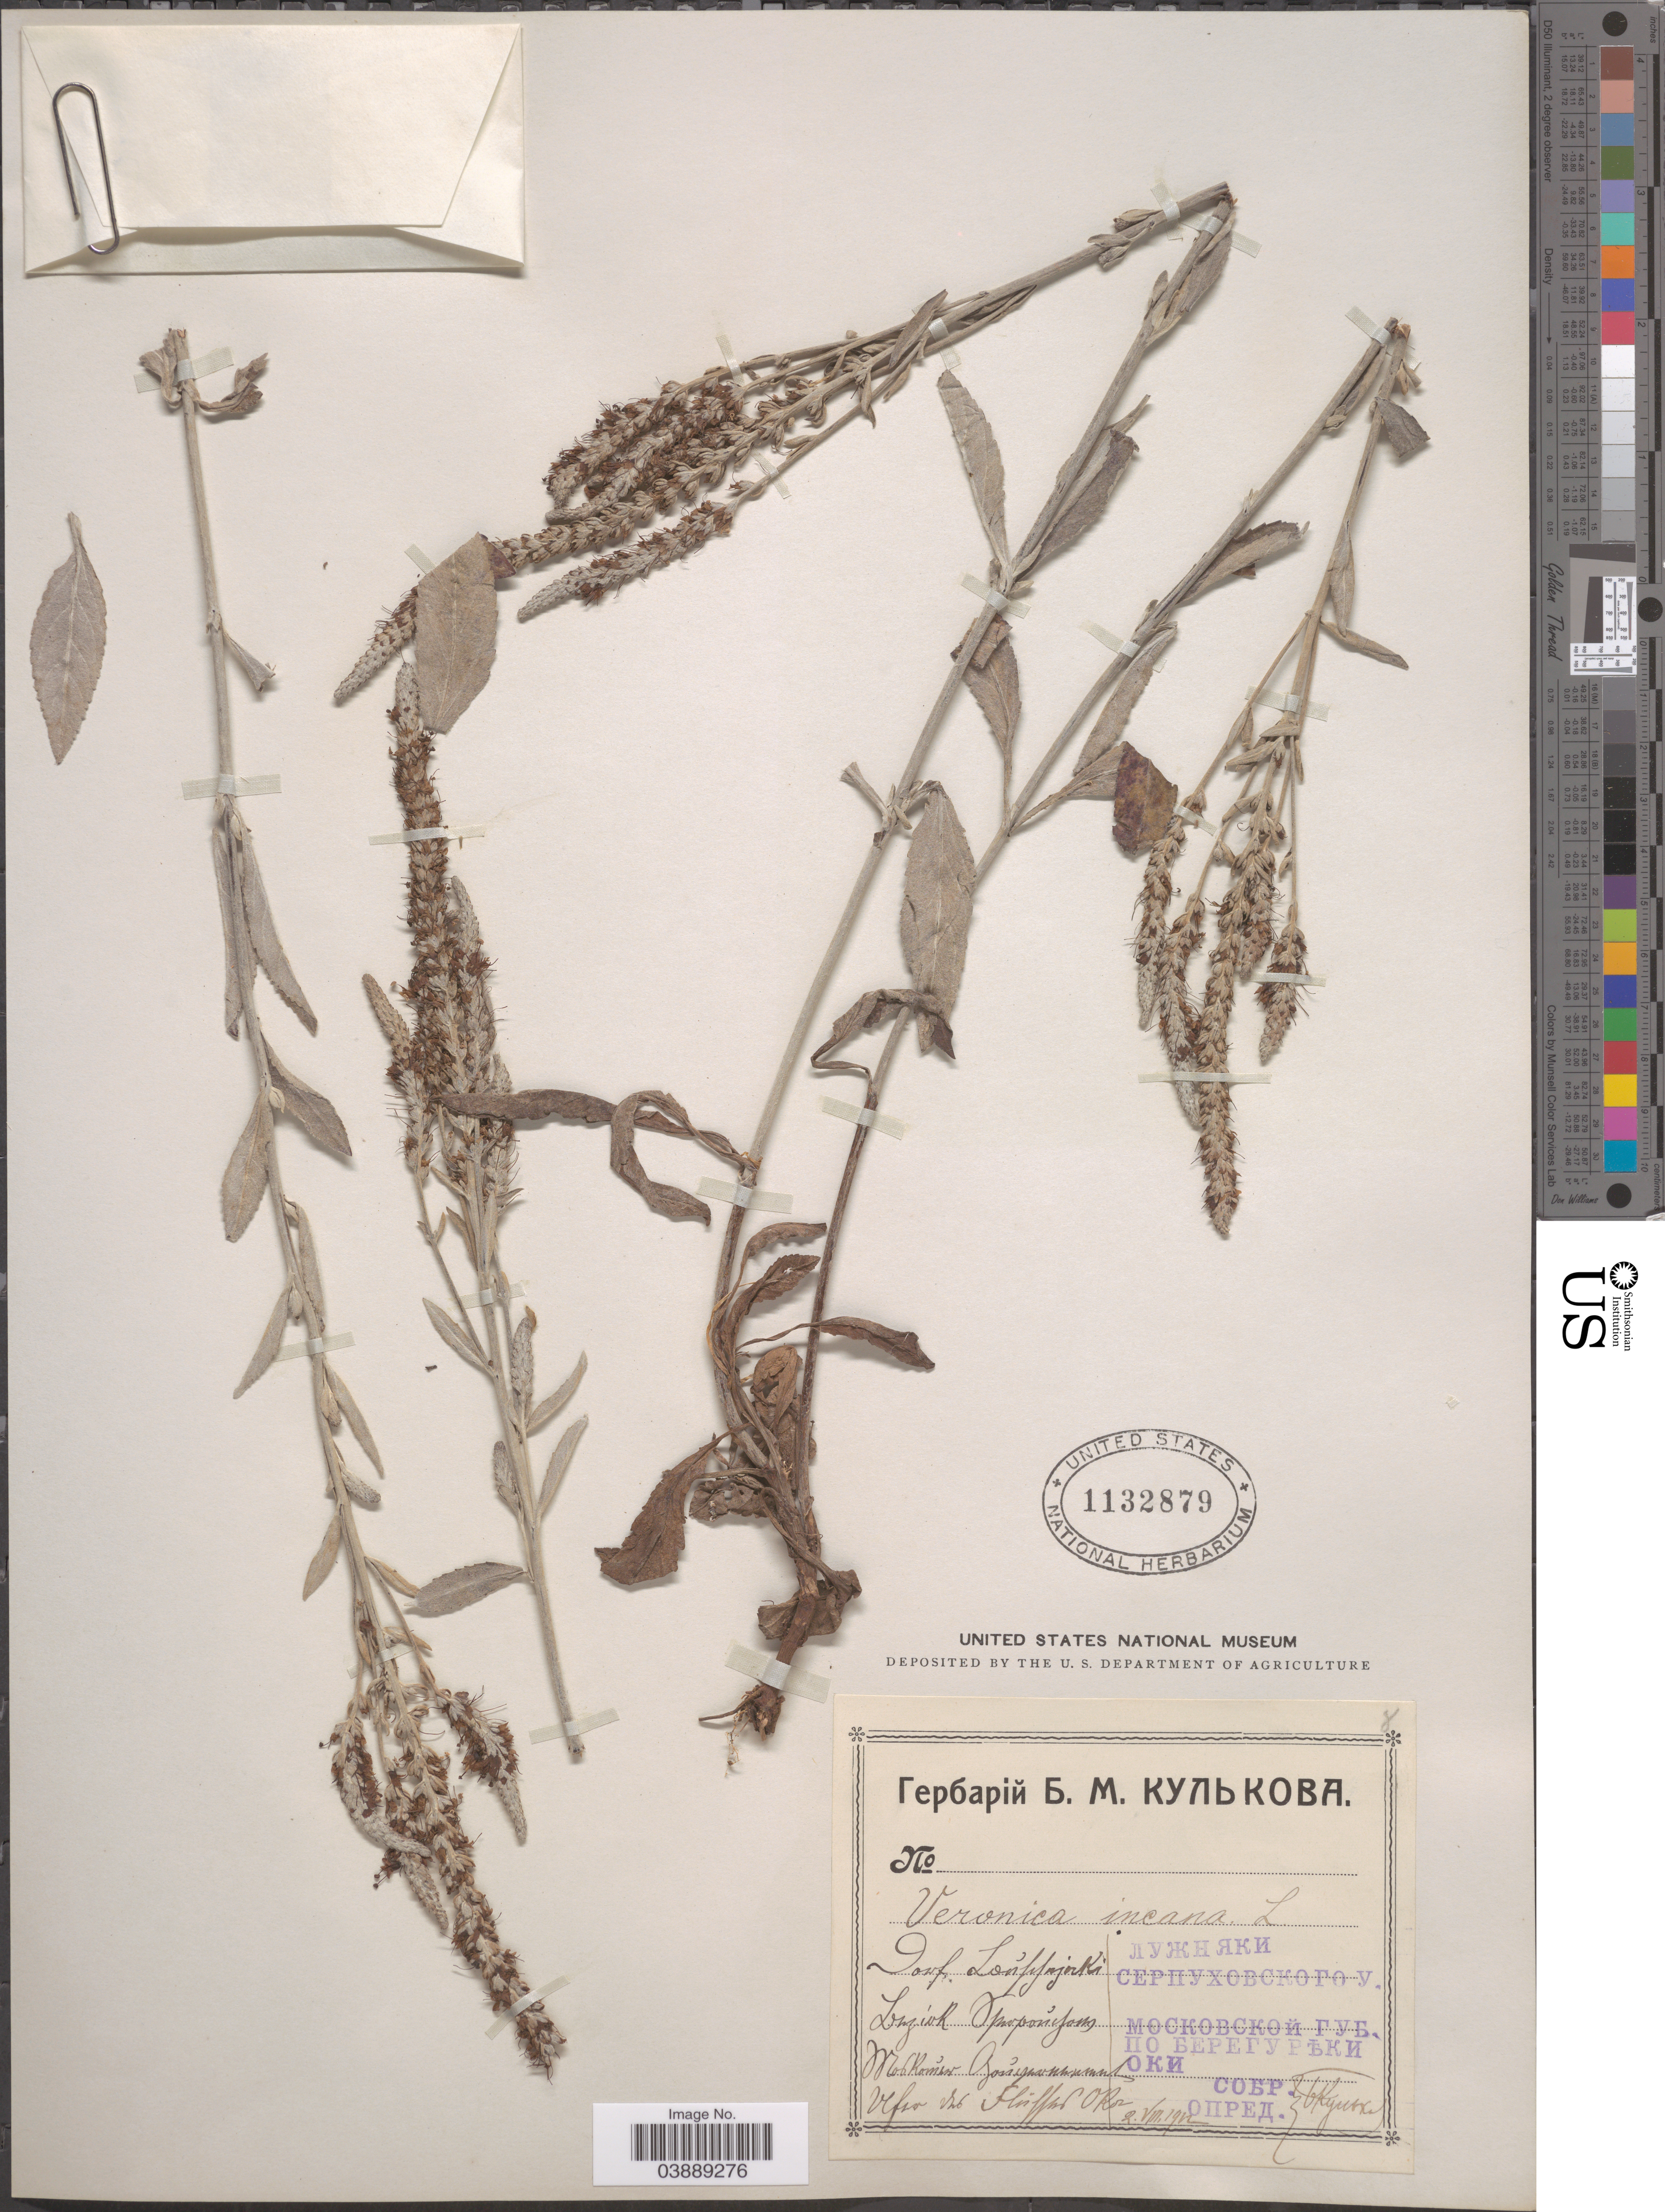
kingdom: Plantae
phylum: Tracheophyta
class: Magnoliopsida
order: Lamiales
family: Plantaginaceae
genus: Veronica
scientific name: Veronica incana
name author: L.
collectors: B. Kulkov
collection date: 1912-08-02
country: Russian Federation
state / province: Moscow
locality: Serpukhovskiy Rayon, Luzhki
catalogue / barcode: US 1132879